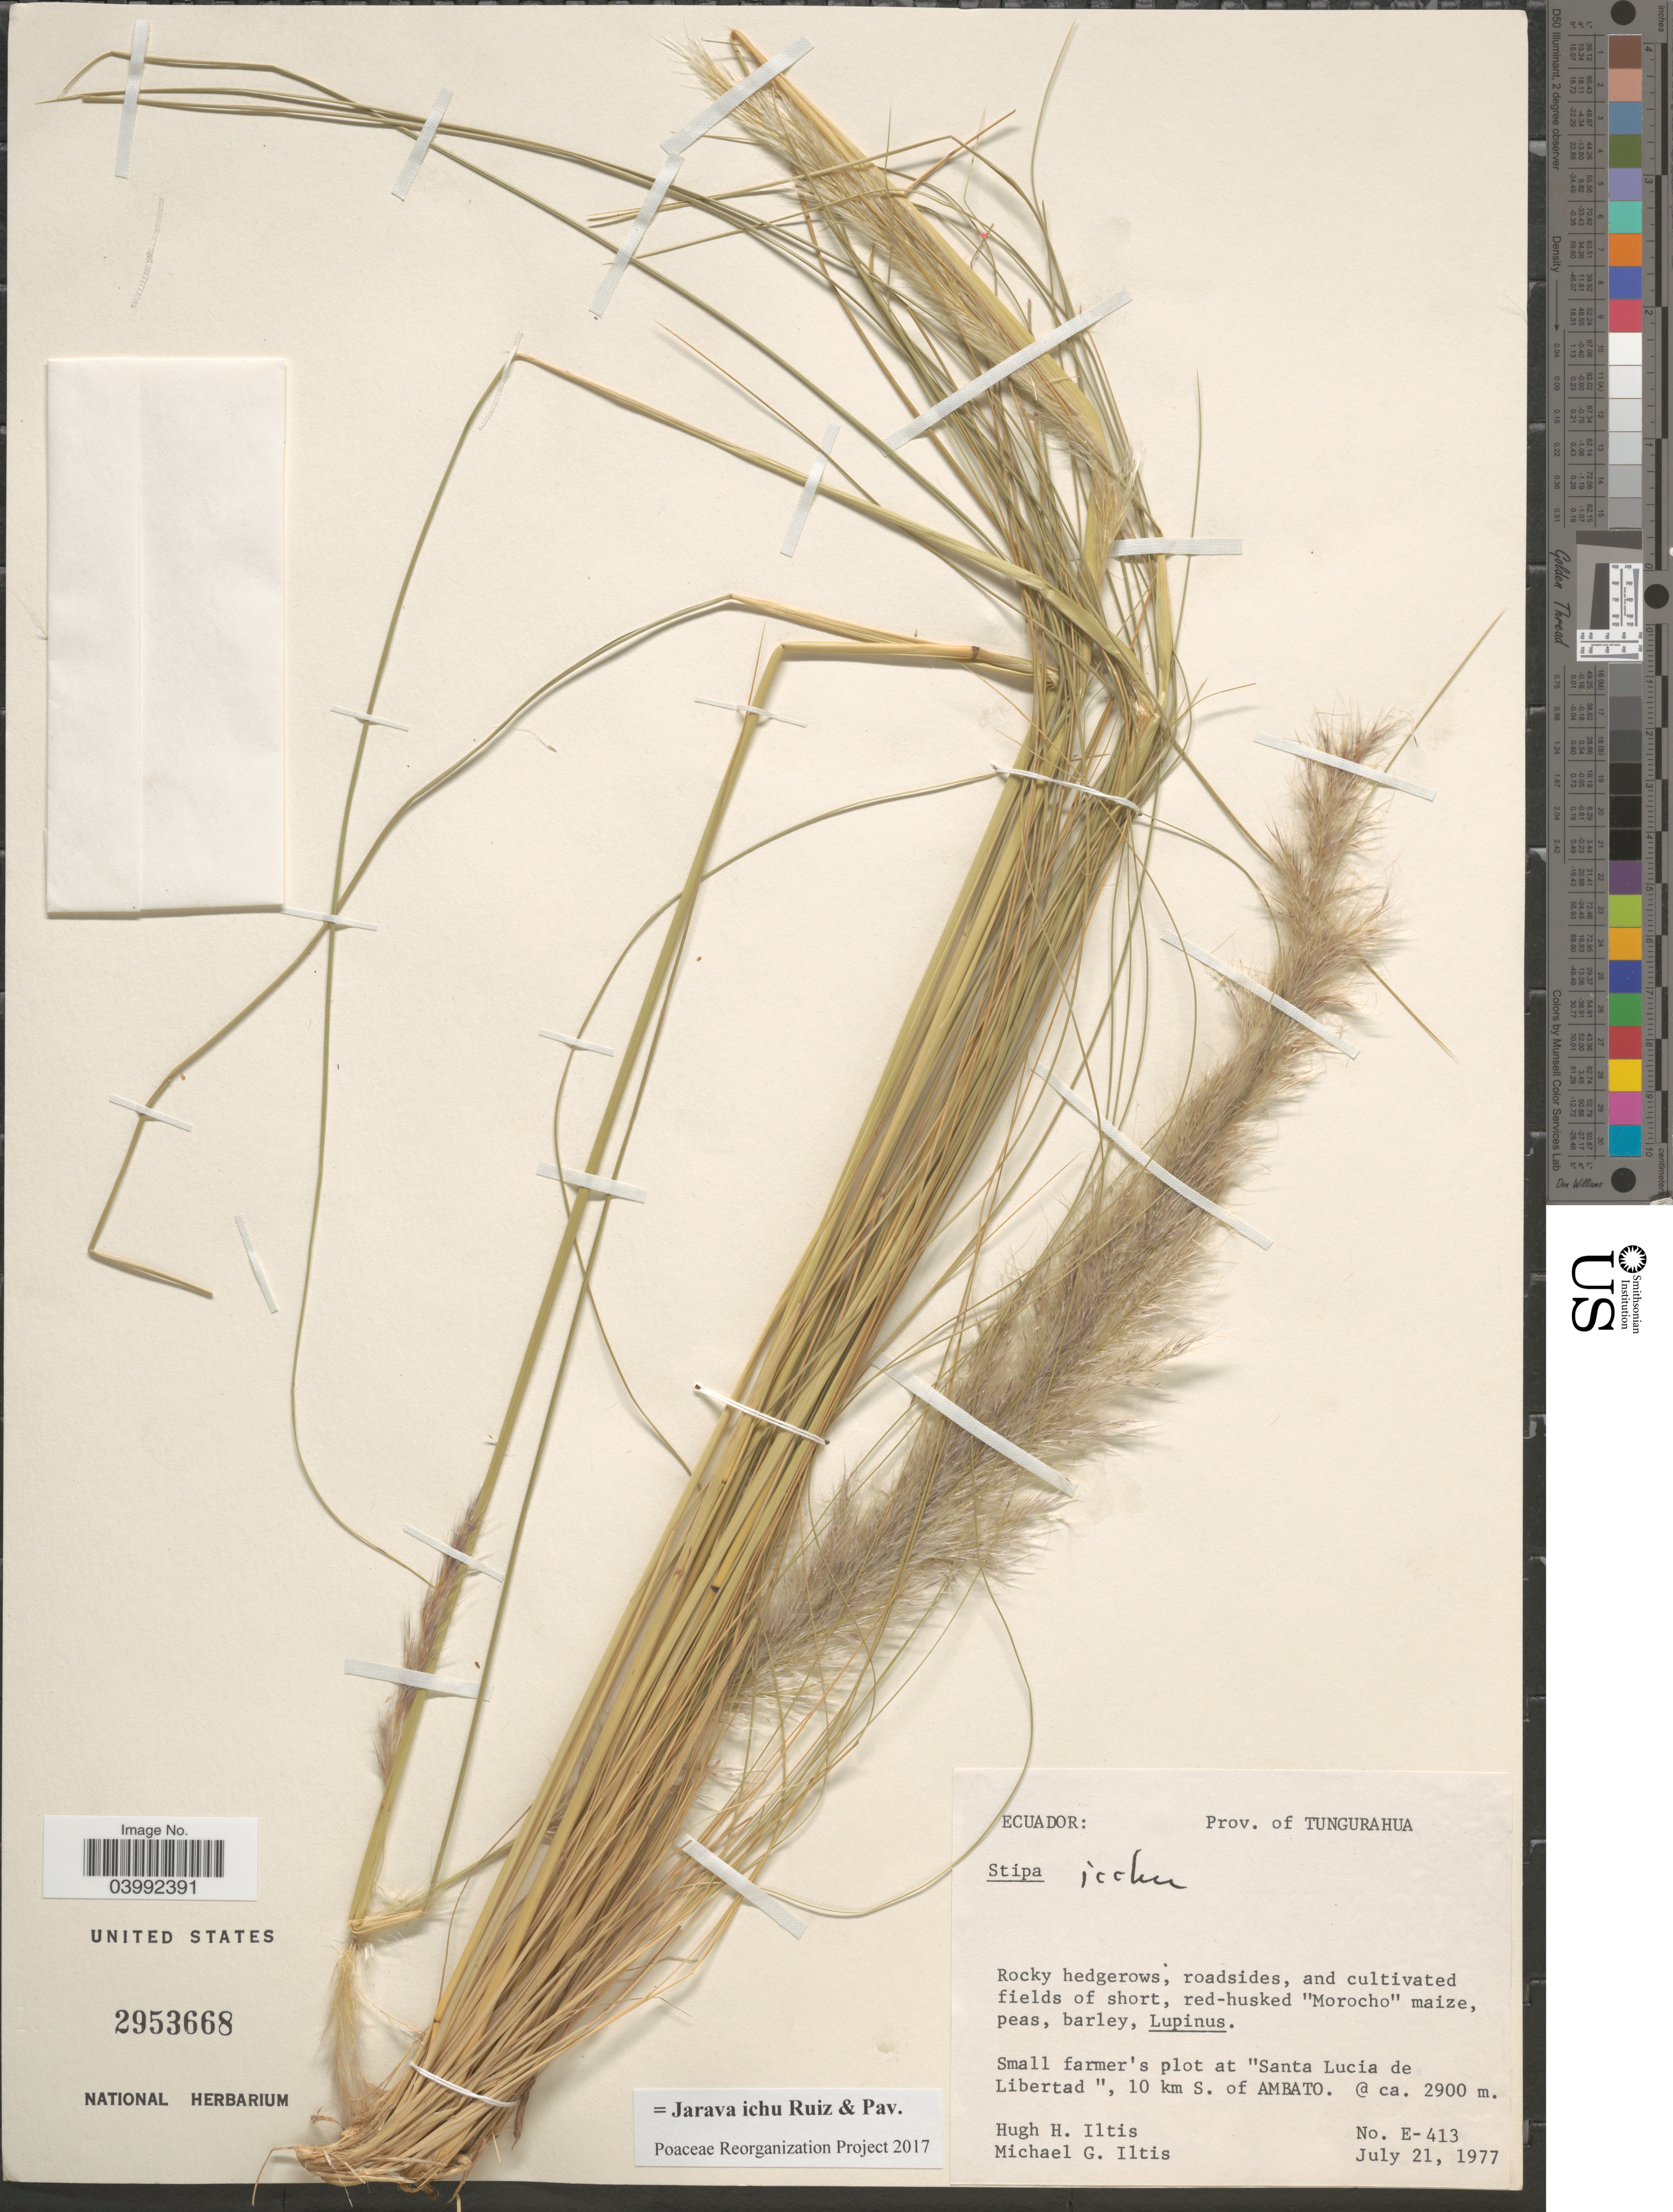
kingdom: Plantae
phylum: Tracheophyta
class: Liliopsida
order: Poales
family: Poaceae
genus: Jarava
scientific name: Jarava ichu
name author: Ruiz & Pav.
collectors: H. Iltis & M. G. Iltis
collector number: E-413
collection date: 1977-07-21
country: Ecuador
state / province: Tungurahua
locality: Small farmer's plot at "Santa Lucia de Libertad", 10 km S. of Ambato.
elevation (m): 2900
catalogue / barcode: US 2953668